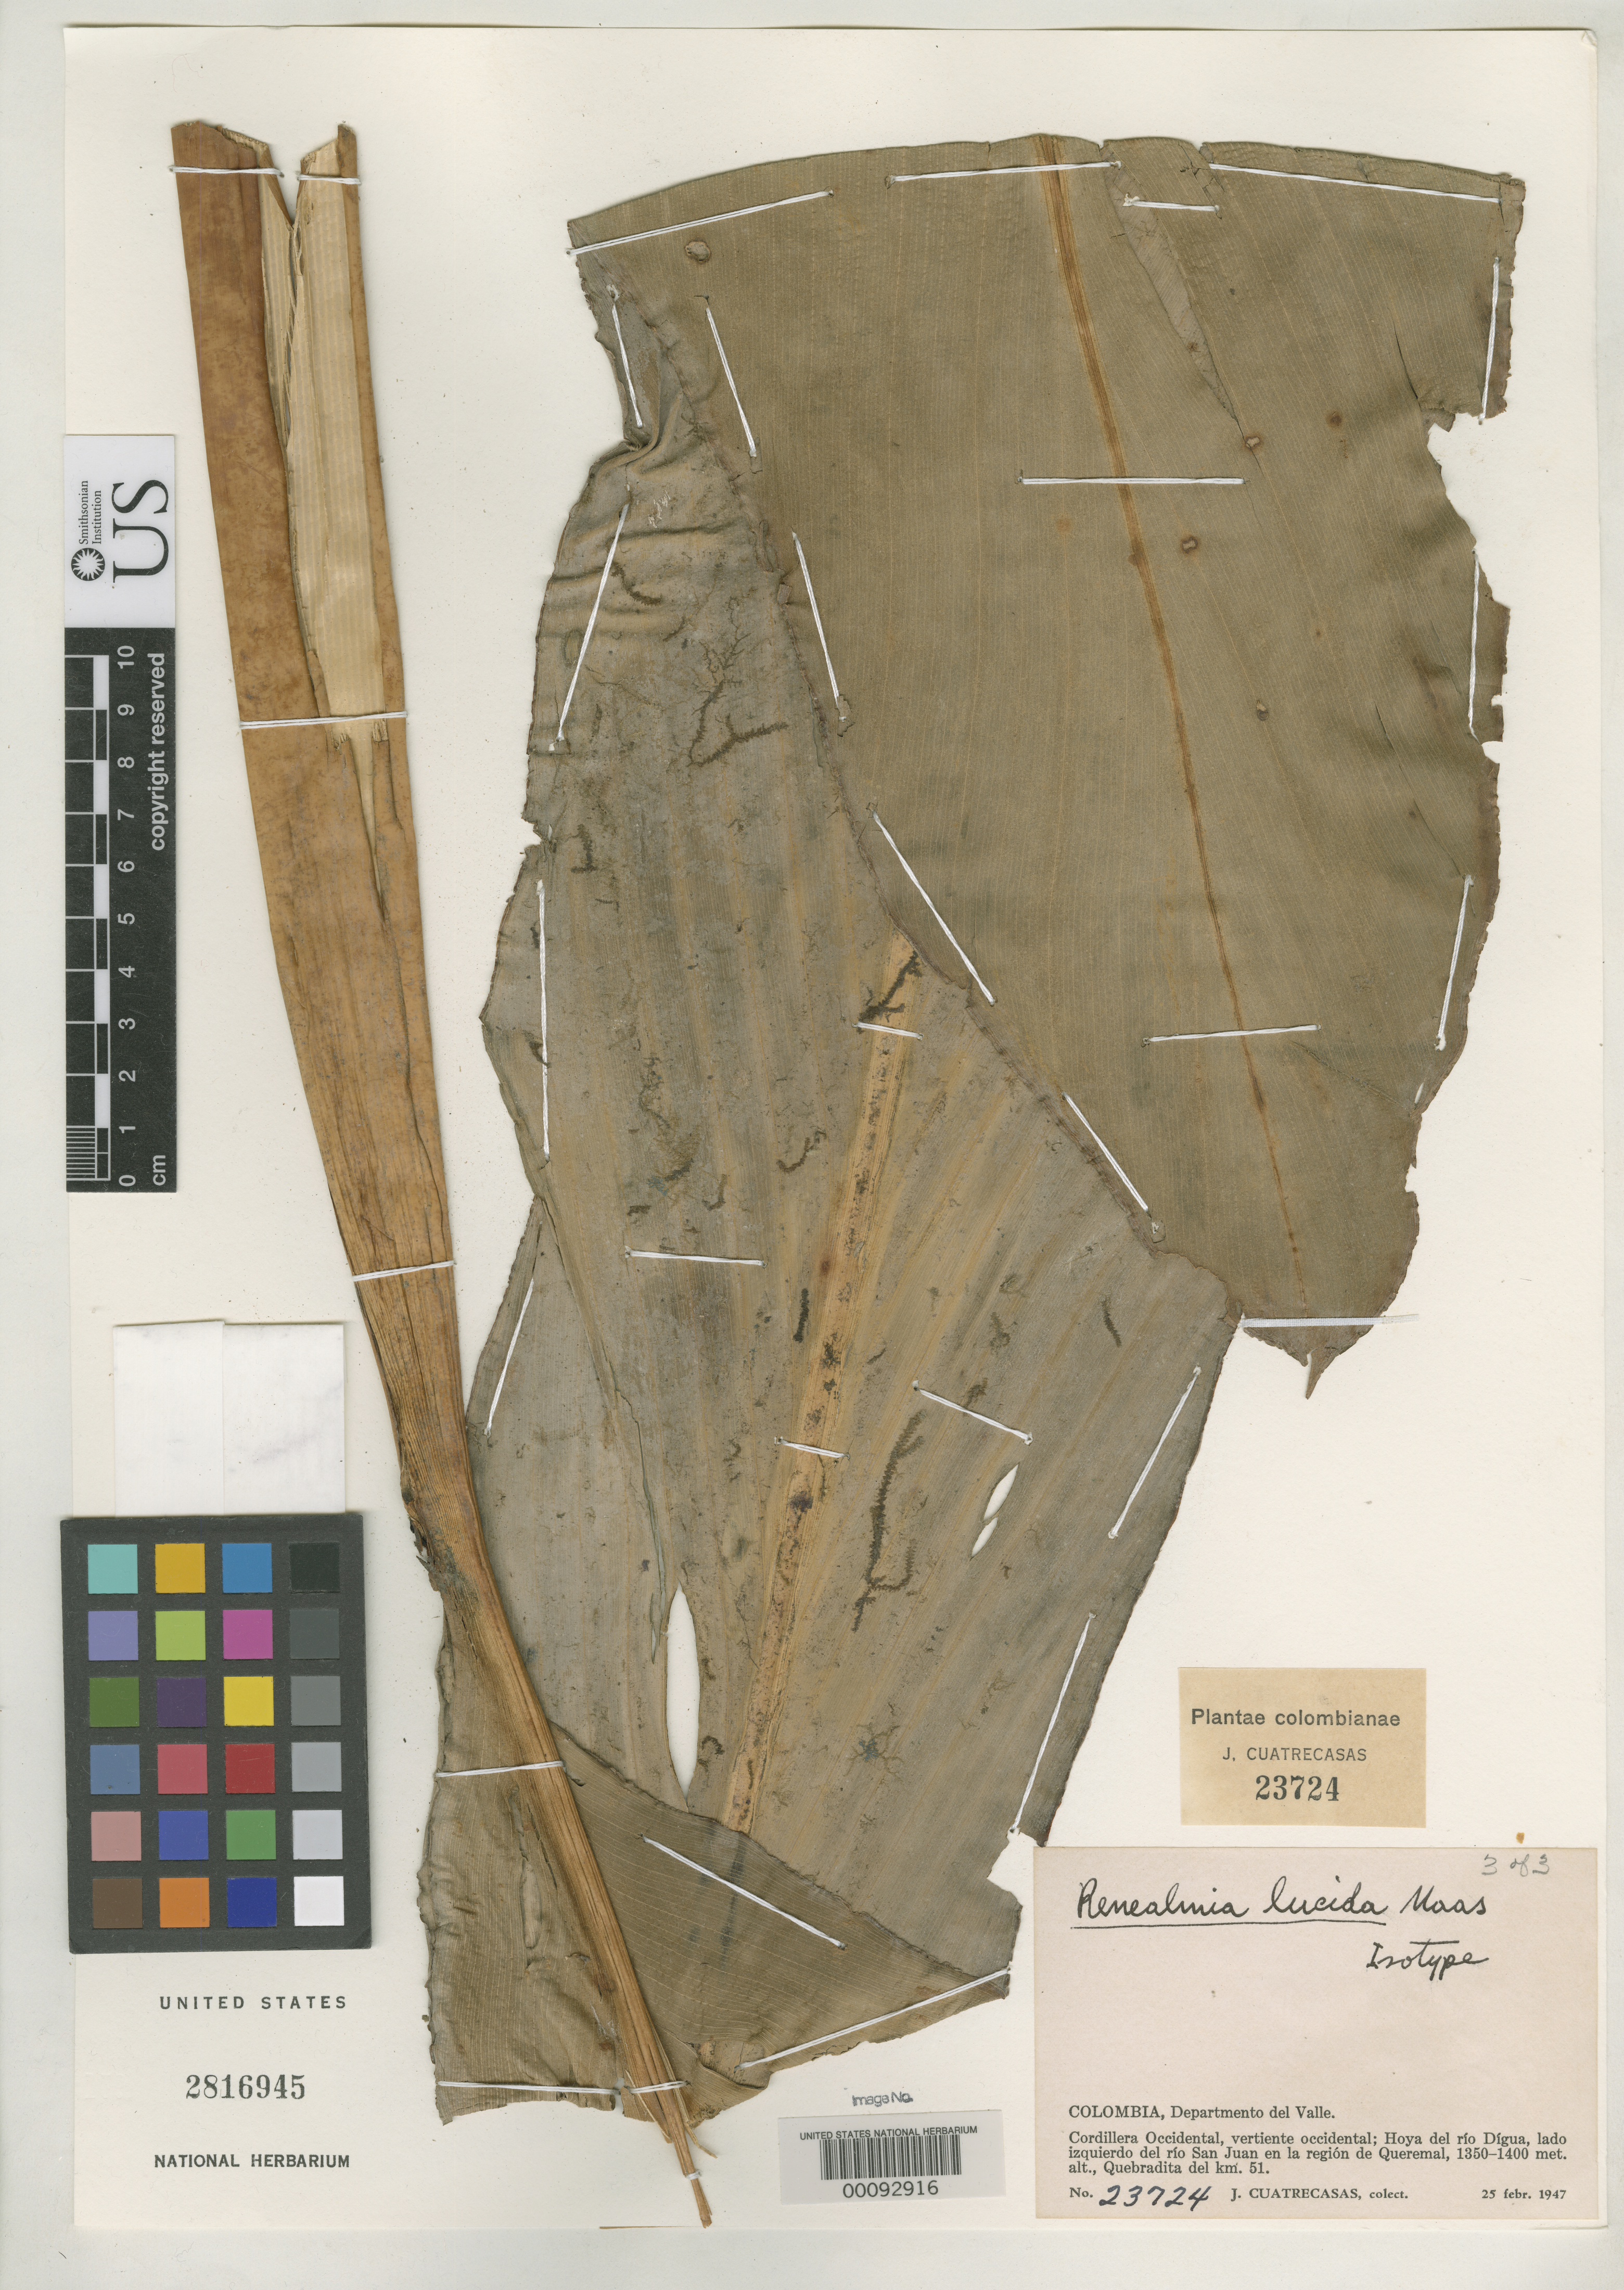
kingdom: Plantae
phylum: Tracheophyta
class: Liliopsida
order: Zingiberales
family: Zingiberaceae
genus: Renealmia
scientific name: Renealmia lucida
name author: Maas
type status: Isotype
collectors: J. Cuatrecasas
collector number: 23724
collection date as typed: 25 Feb 1947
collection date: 1947-02-25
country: Colombia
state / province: Valle del Cauca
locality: Cordillera Occidental, mouth of Rio Digua, Rio San Juan, Queremal.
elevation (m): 1350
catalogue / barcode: US 2816945